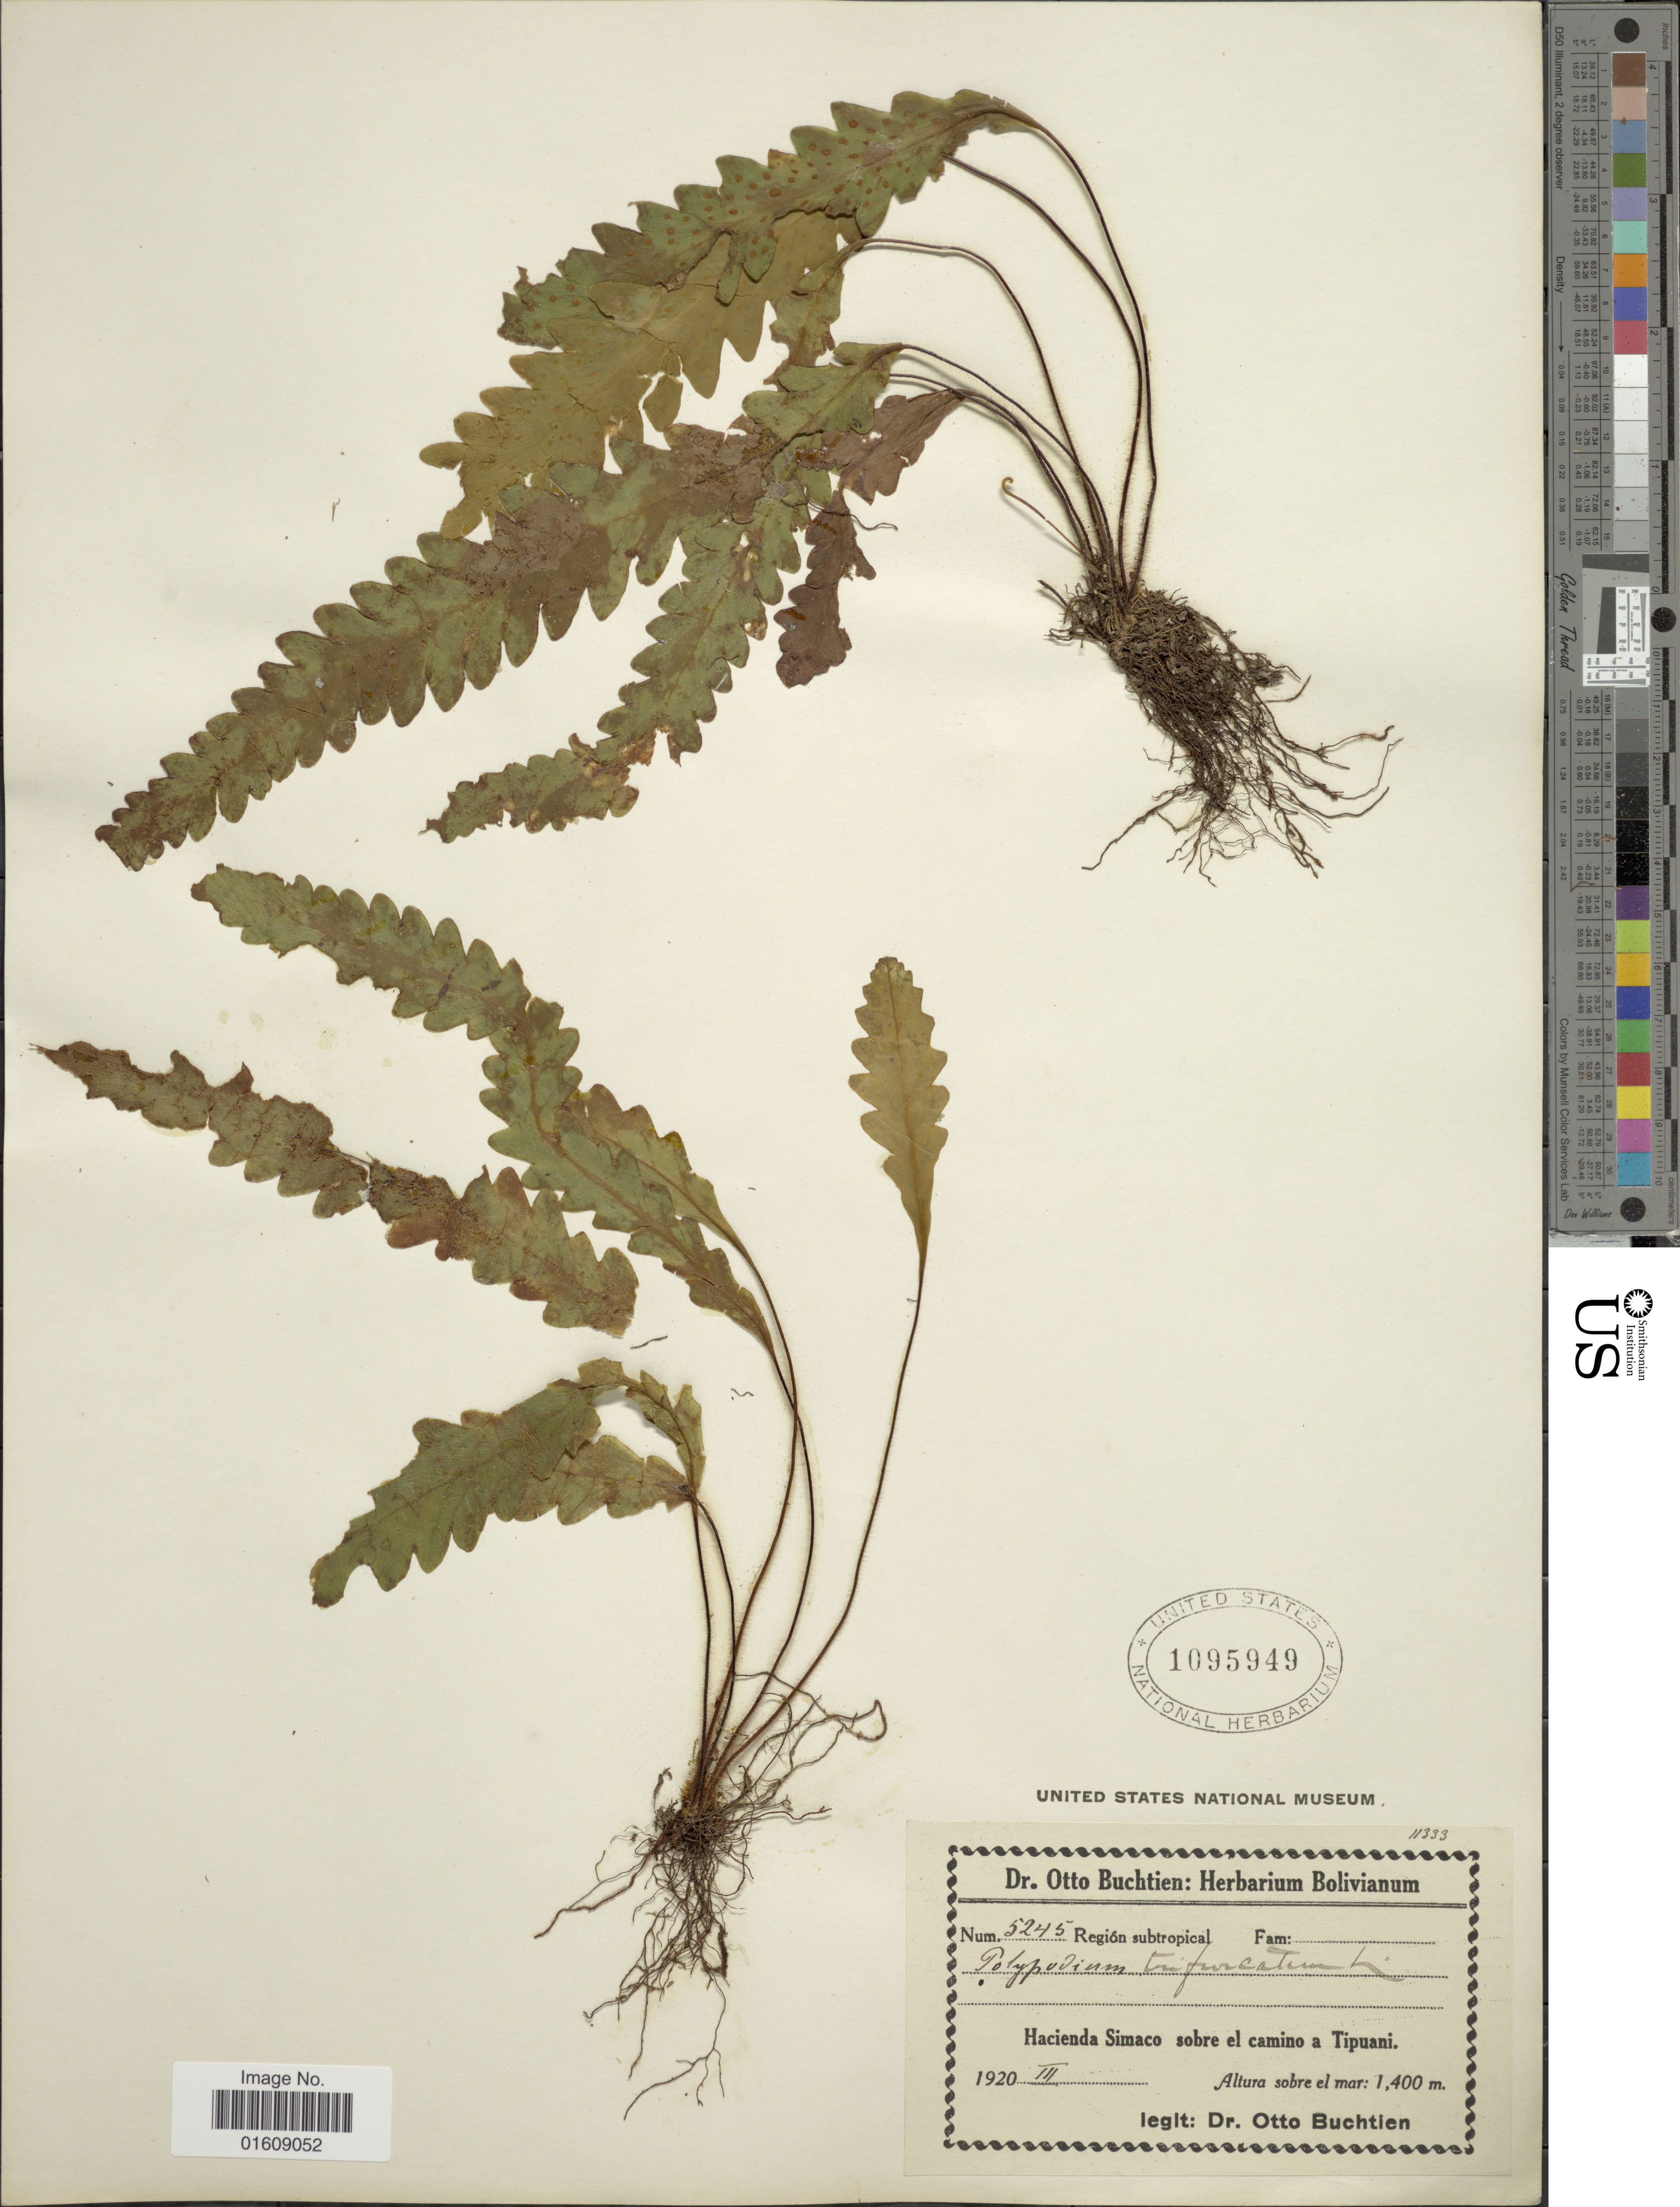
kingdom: Plantae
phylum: Tracheophyta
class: Polypodiopsida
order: Polypodiales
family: Polypodiaceae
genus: Enterosora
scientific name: Enterosora trifurcata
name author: (L.) L.E. Bishop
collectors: O. Buchtien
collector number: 5245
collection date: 1920-03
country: Bolivia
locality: Hacienda Simaco sobre el camino Tipuani.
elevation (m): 1400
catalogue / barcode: US 1095949